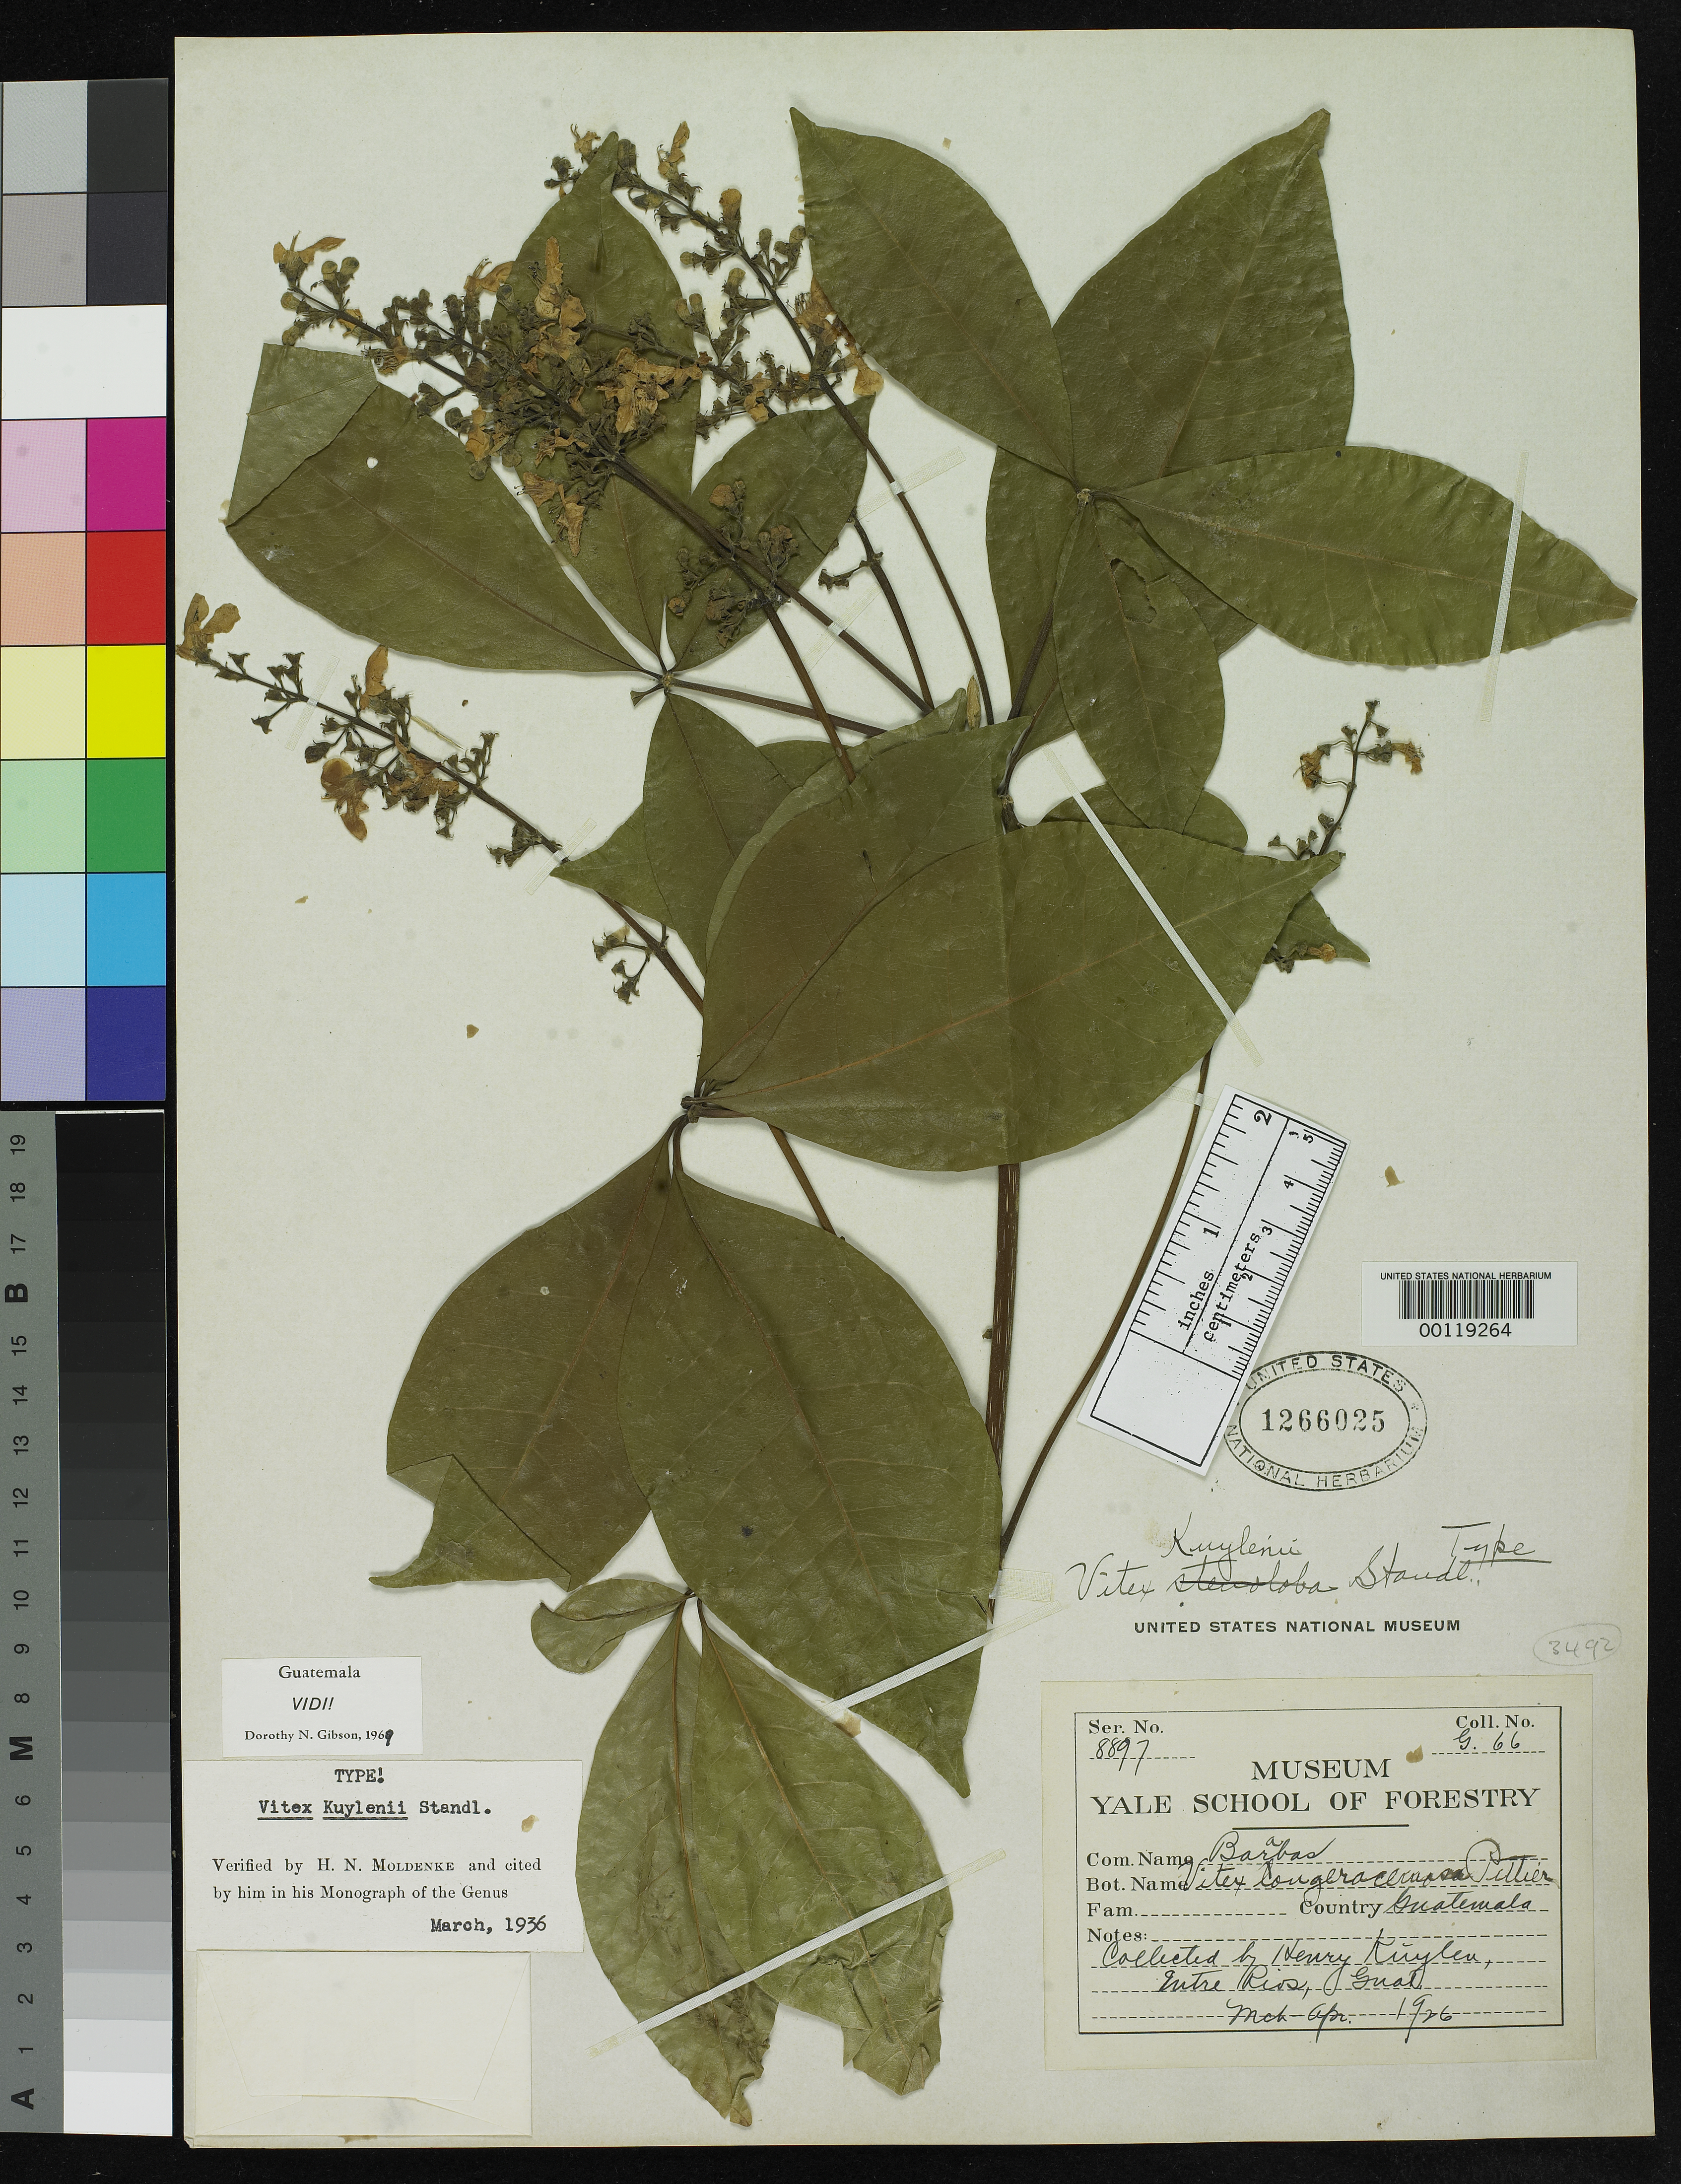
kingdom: Plantae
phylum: Tracheophyta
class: Magnoliopsida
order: Lamiales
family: Lamiaceae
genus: Vitex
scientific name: Vitex kuylenii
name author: Standl.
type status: Holotype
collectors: H. Kuylen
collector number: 66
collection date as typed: Mar 1926 to -- Apr 1926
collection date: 1926-03/1926-04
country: Guatemala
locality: Entre Rios.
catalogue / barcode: US 1266025